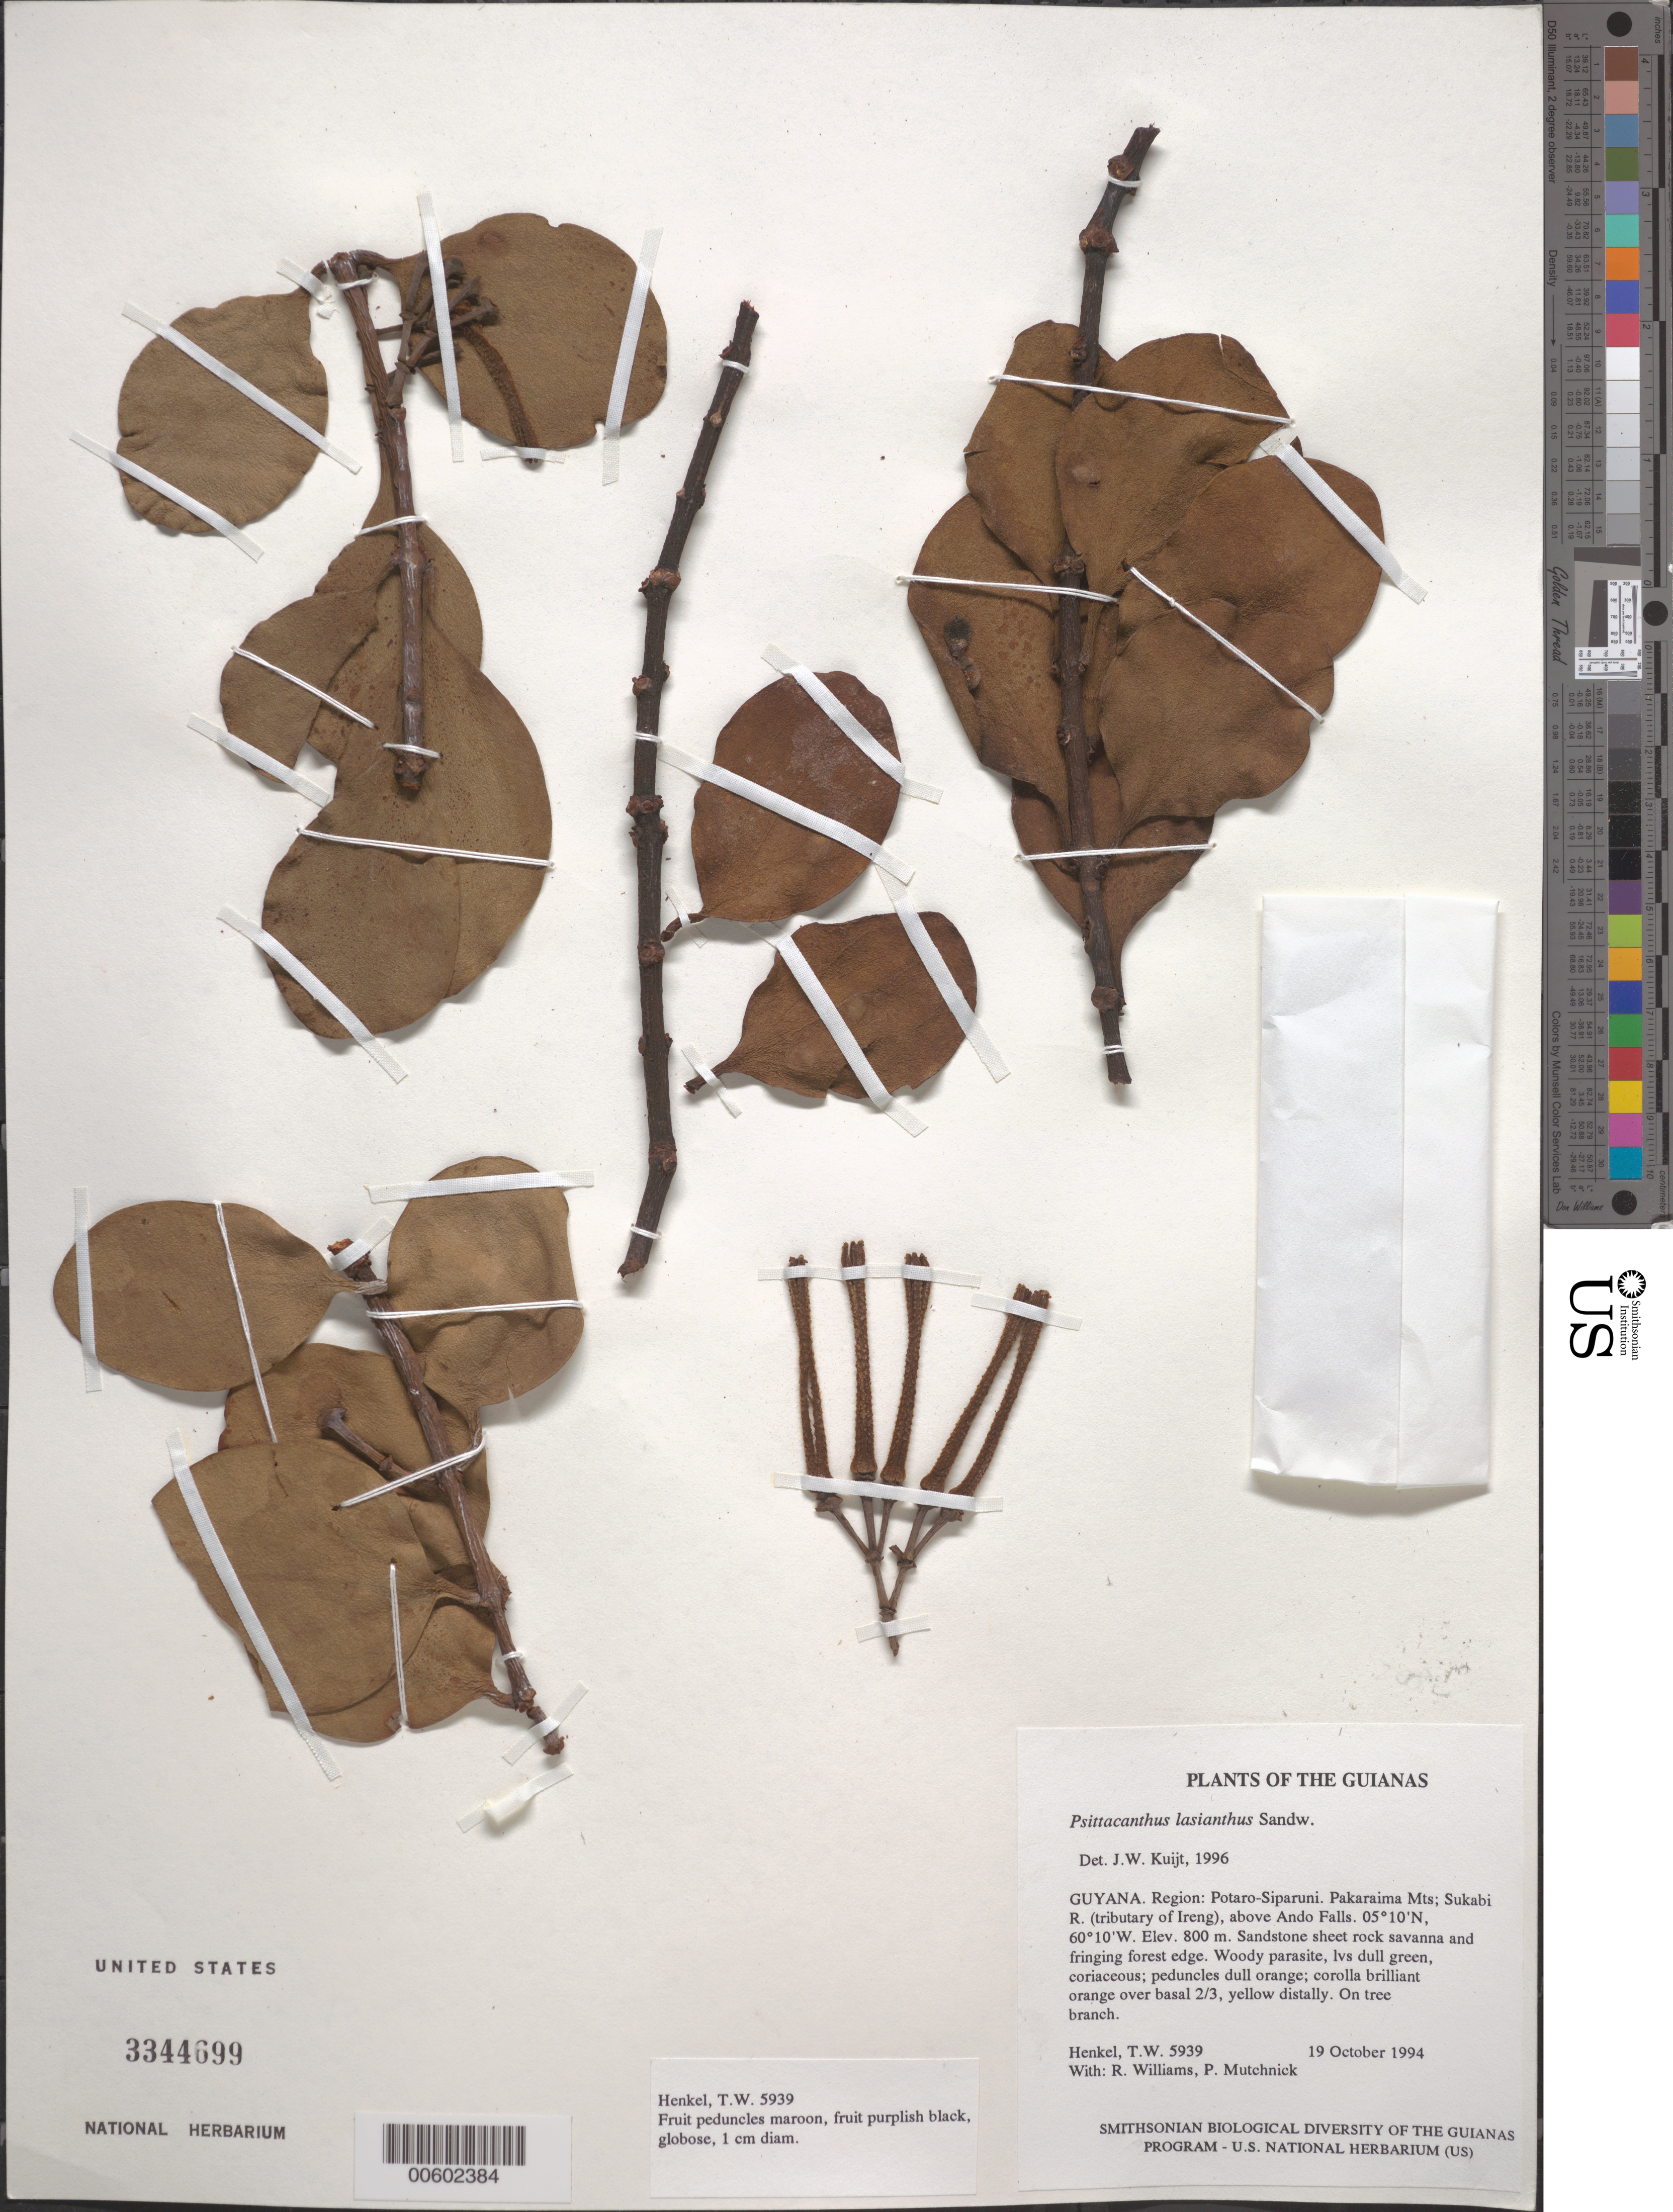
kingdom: Plantae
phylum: Tracheophyta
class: Magnoliopsida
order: Santalales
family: Loranthaceae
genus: Psittacanthus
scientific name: Psittacanthus leptanthus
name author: A.C. Sm.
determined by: Kuijt, Job, (CANADA)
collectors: T. Henkel, R. Williams & P. Mutchnick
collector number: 5939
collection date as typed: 19 October 1994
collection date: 1994-10-19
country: Guyana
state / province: Potaro-Siparuni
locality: Pakaraima Mts; Sukabi R. (tributary of Ireng), above Ando Falls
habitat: Sandstone sheet rock savanna and fringing forest edge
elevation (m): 800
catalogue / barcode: US 3344699